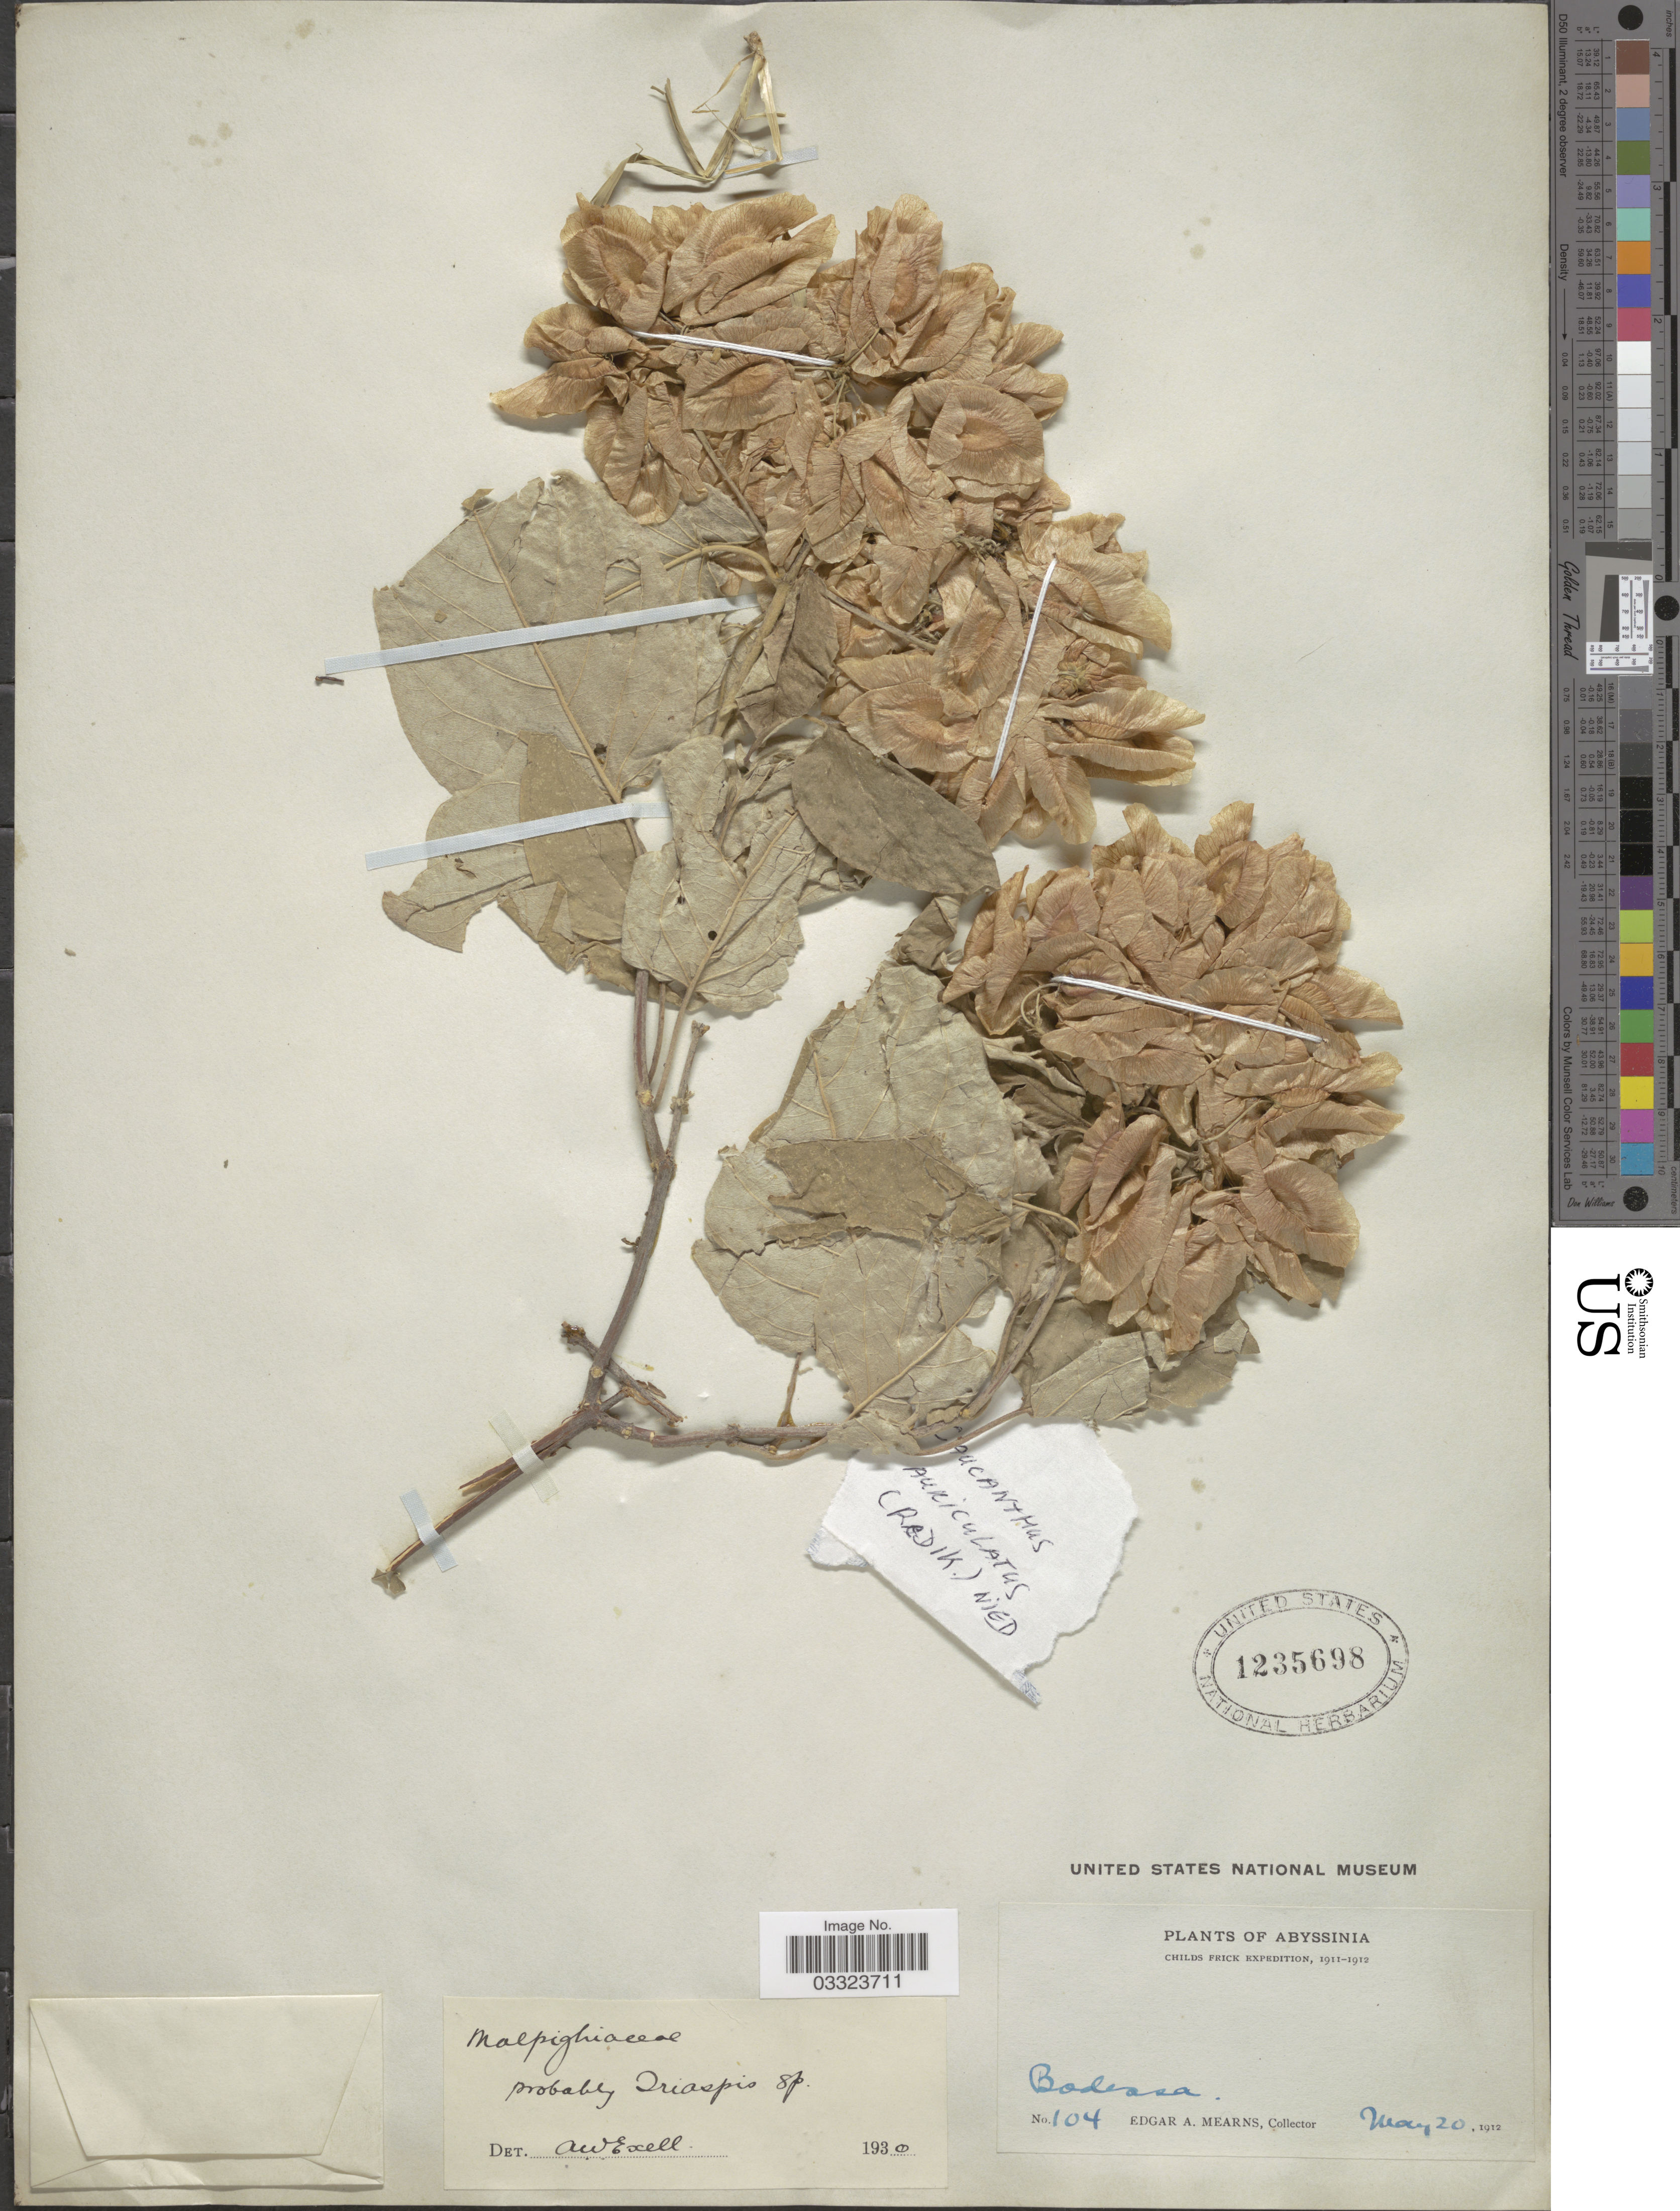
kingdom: Plantae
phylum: Tracheophyta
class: Magnoliopsida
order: Malpighiales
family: Malpighiaceae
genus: Caucanthus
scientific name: Caucanthus auriculatus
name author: (Radlk.) Nied.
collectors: E. A. Mearns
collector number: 104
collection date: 1912-05-20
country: Ethiopia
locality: Abyssinia. Bodessa.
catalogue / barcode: US 1235698